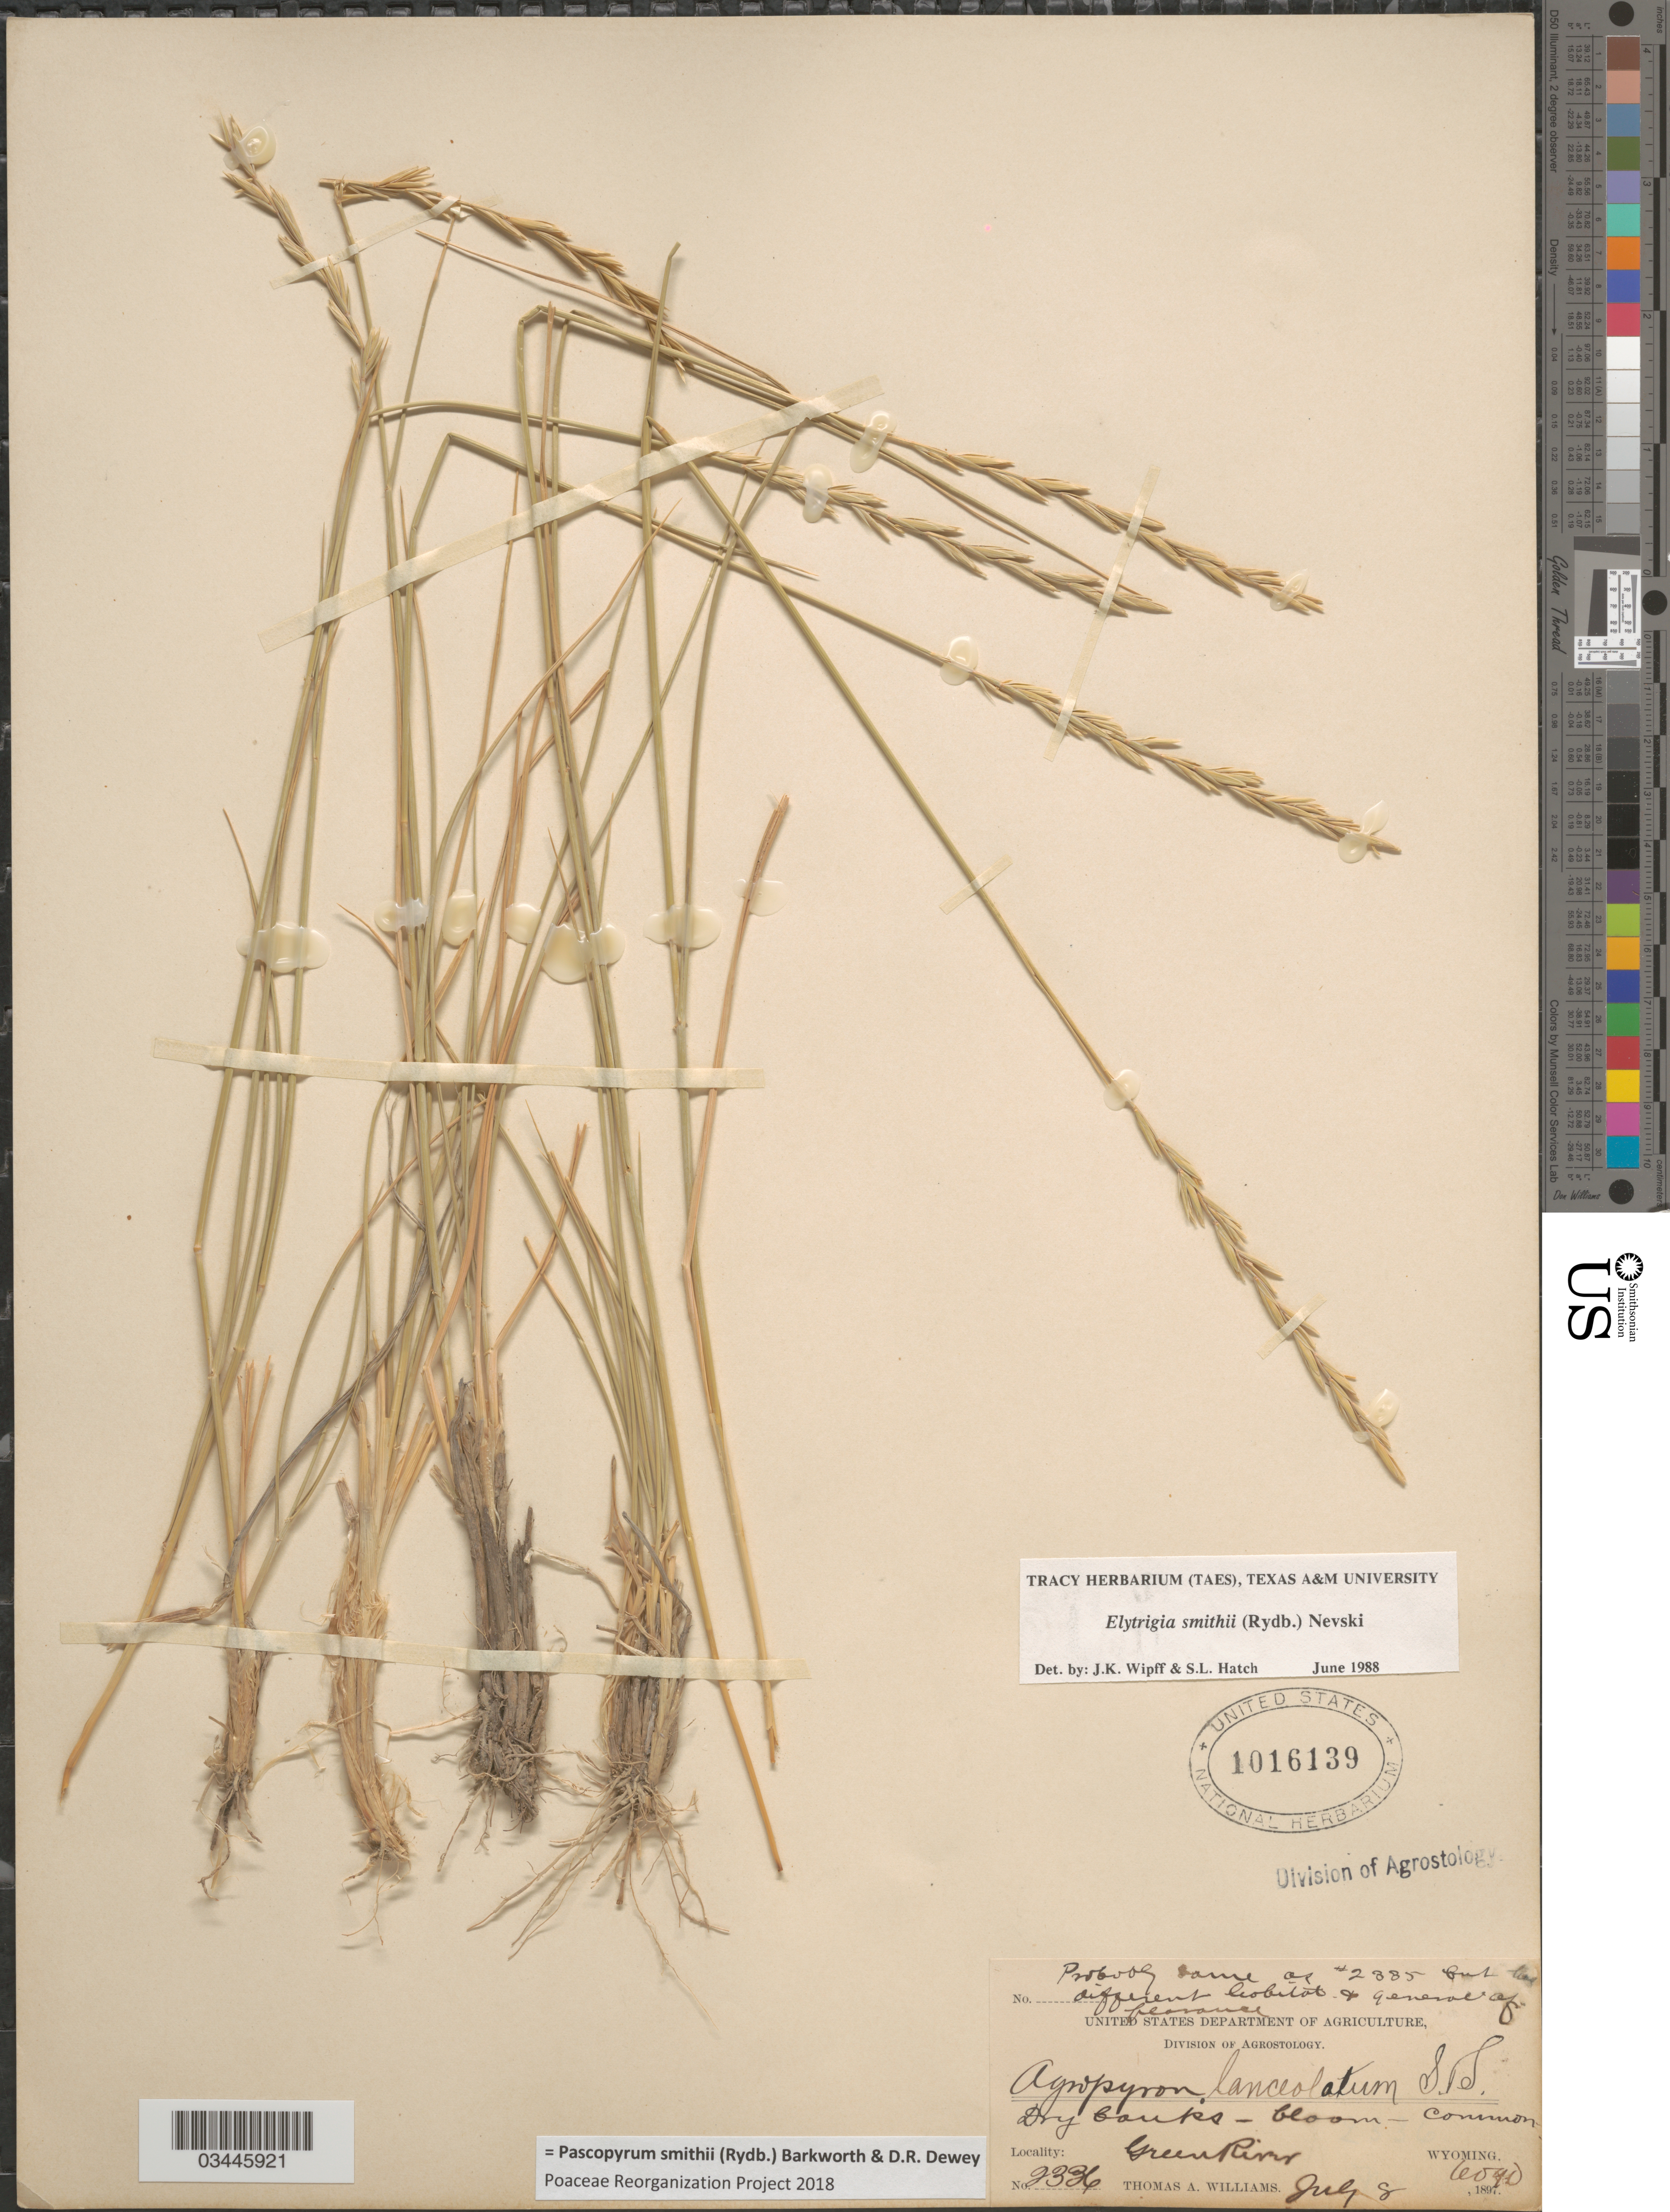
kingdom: Plantae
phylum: Tracheophyta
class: Liliopsida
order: Poales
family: Poaceae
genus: Pascopyrum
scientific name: Pascopyrum smithii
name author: (Rydb.) Barkworth & Dewey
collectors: T. A. Williams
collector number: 2336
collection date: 1897-07-08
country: United States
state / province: Wyoming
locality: Dry banks. Green River.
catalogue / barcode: US 1016139